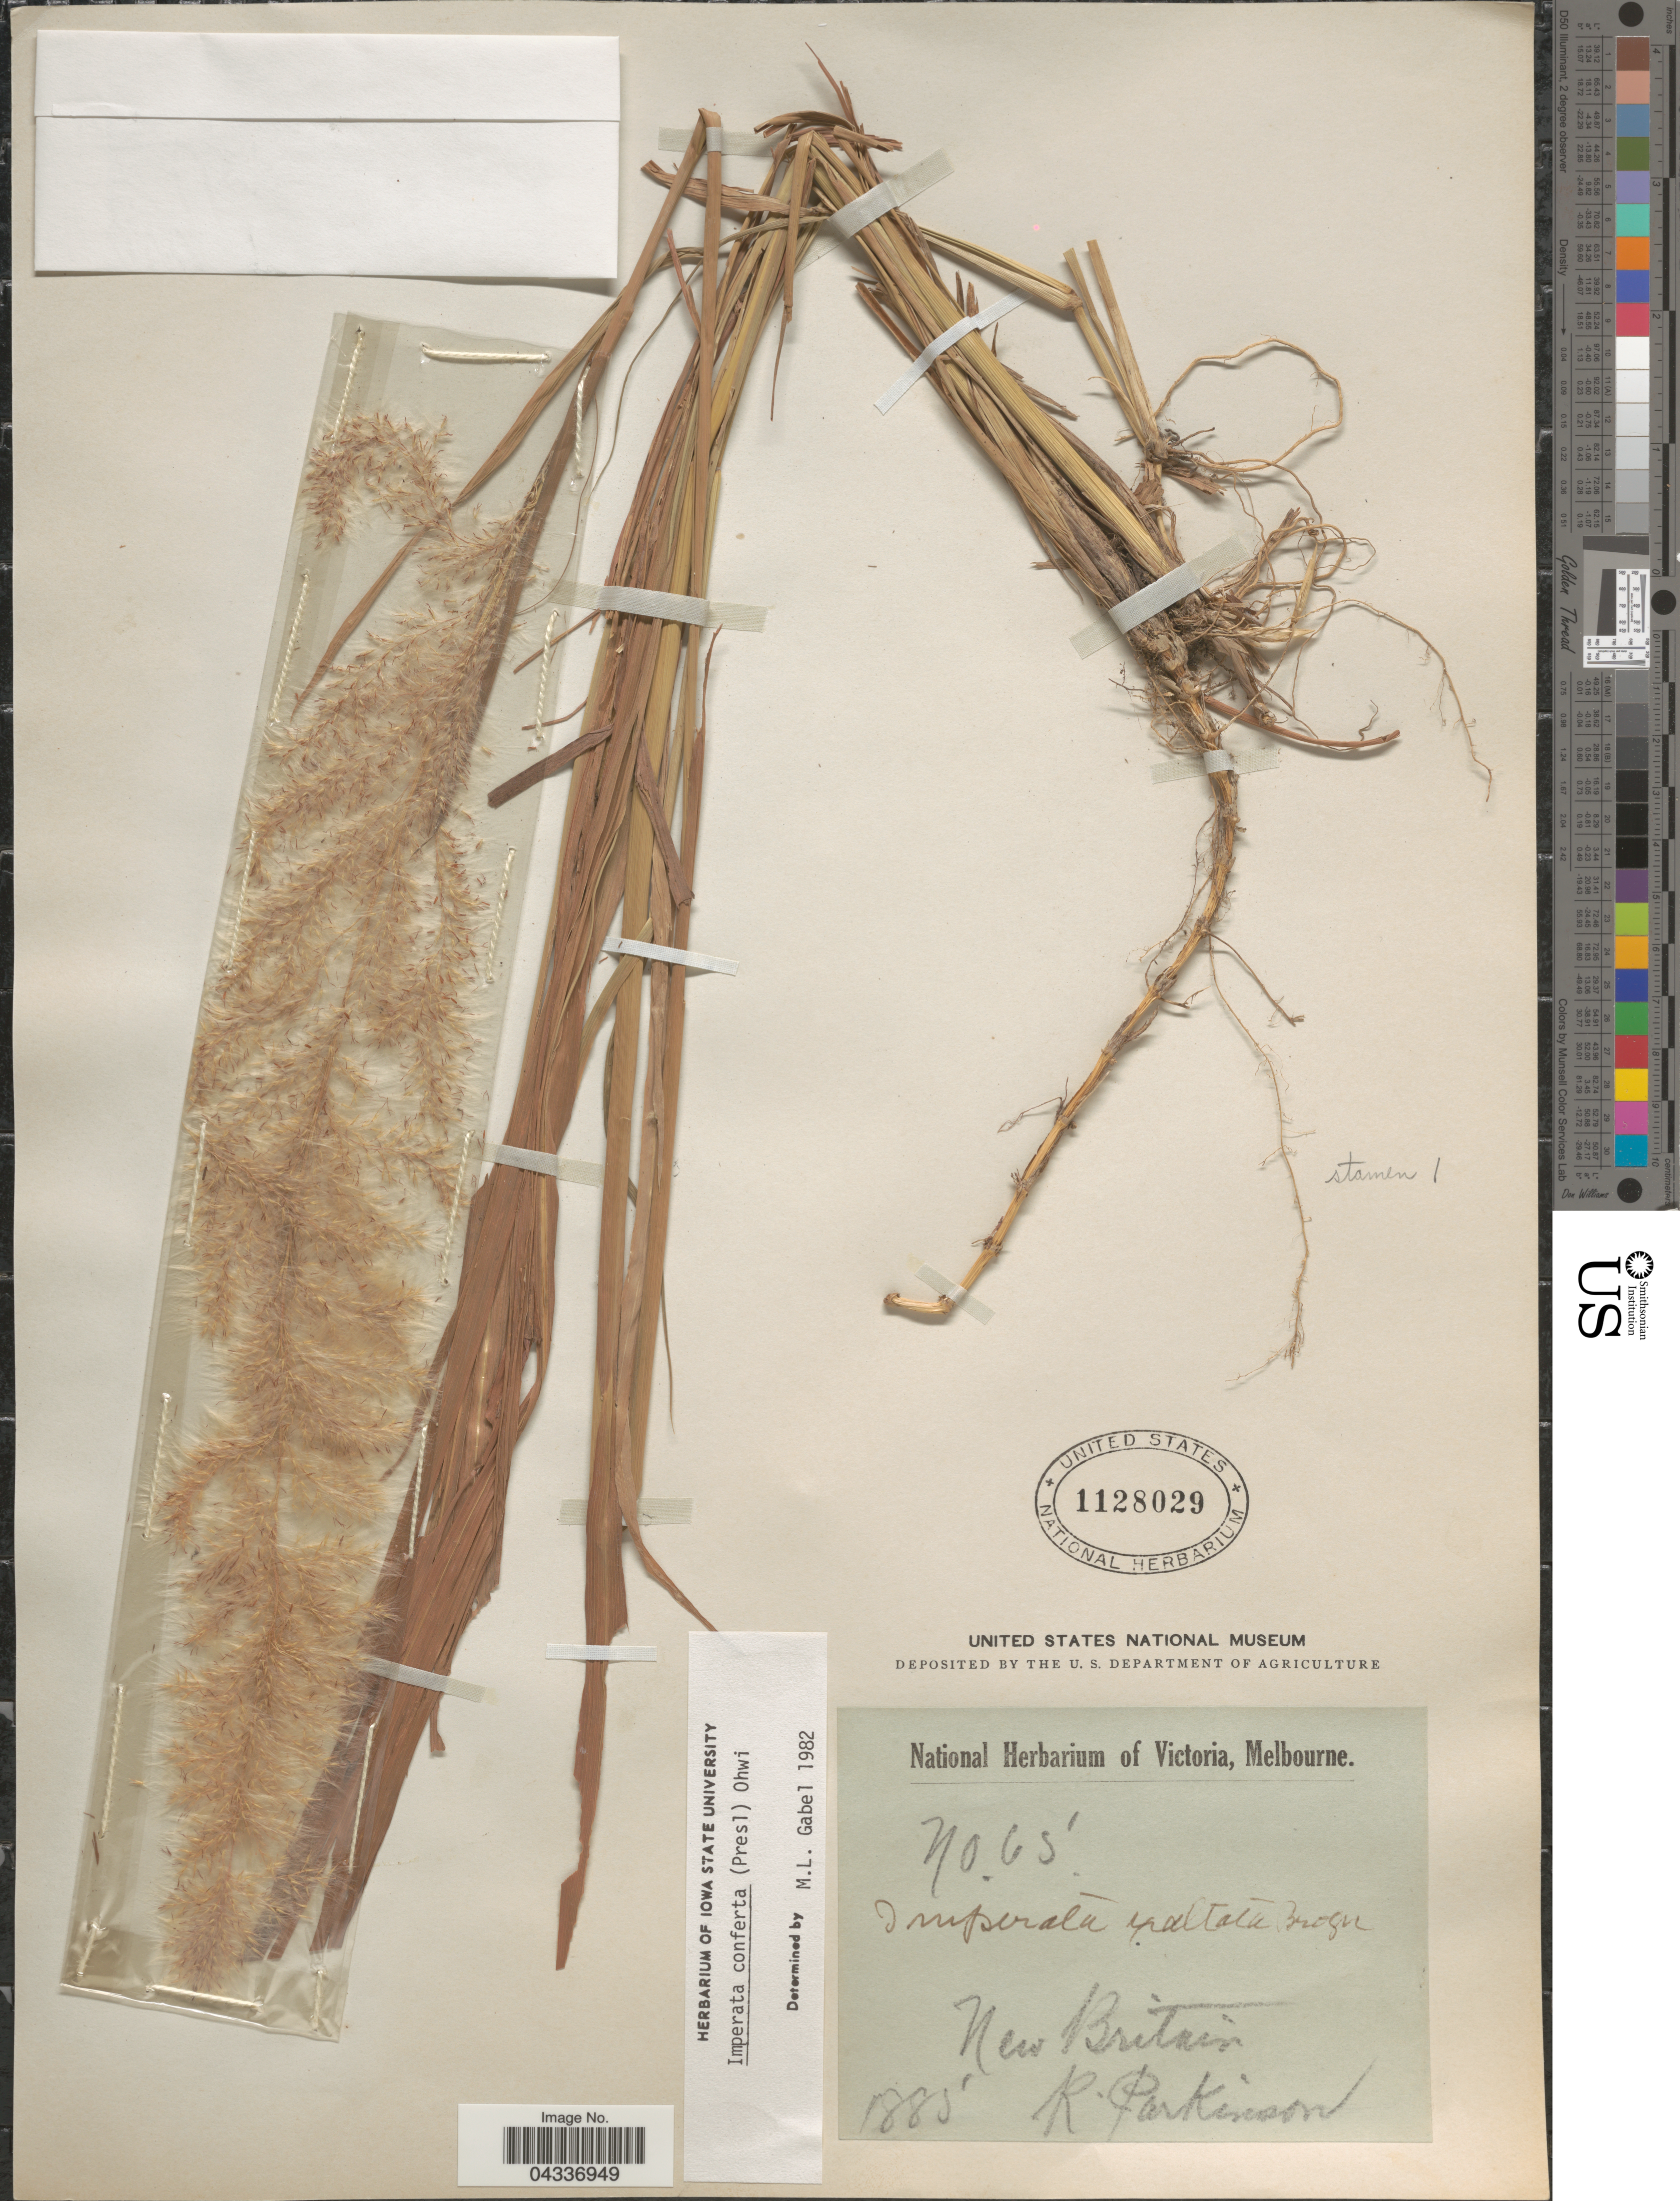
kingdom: Plantae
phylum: Tracheophyta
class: Liliopsida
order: Poales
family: Poaceae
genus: Imperata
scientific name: Imperata conferta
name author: (J. Presl) Ohwi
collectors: K. Parkinson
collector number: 65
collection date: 1885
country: Papua New Guinea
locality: New Britain.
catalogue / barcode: US 1128029